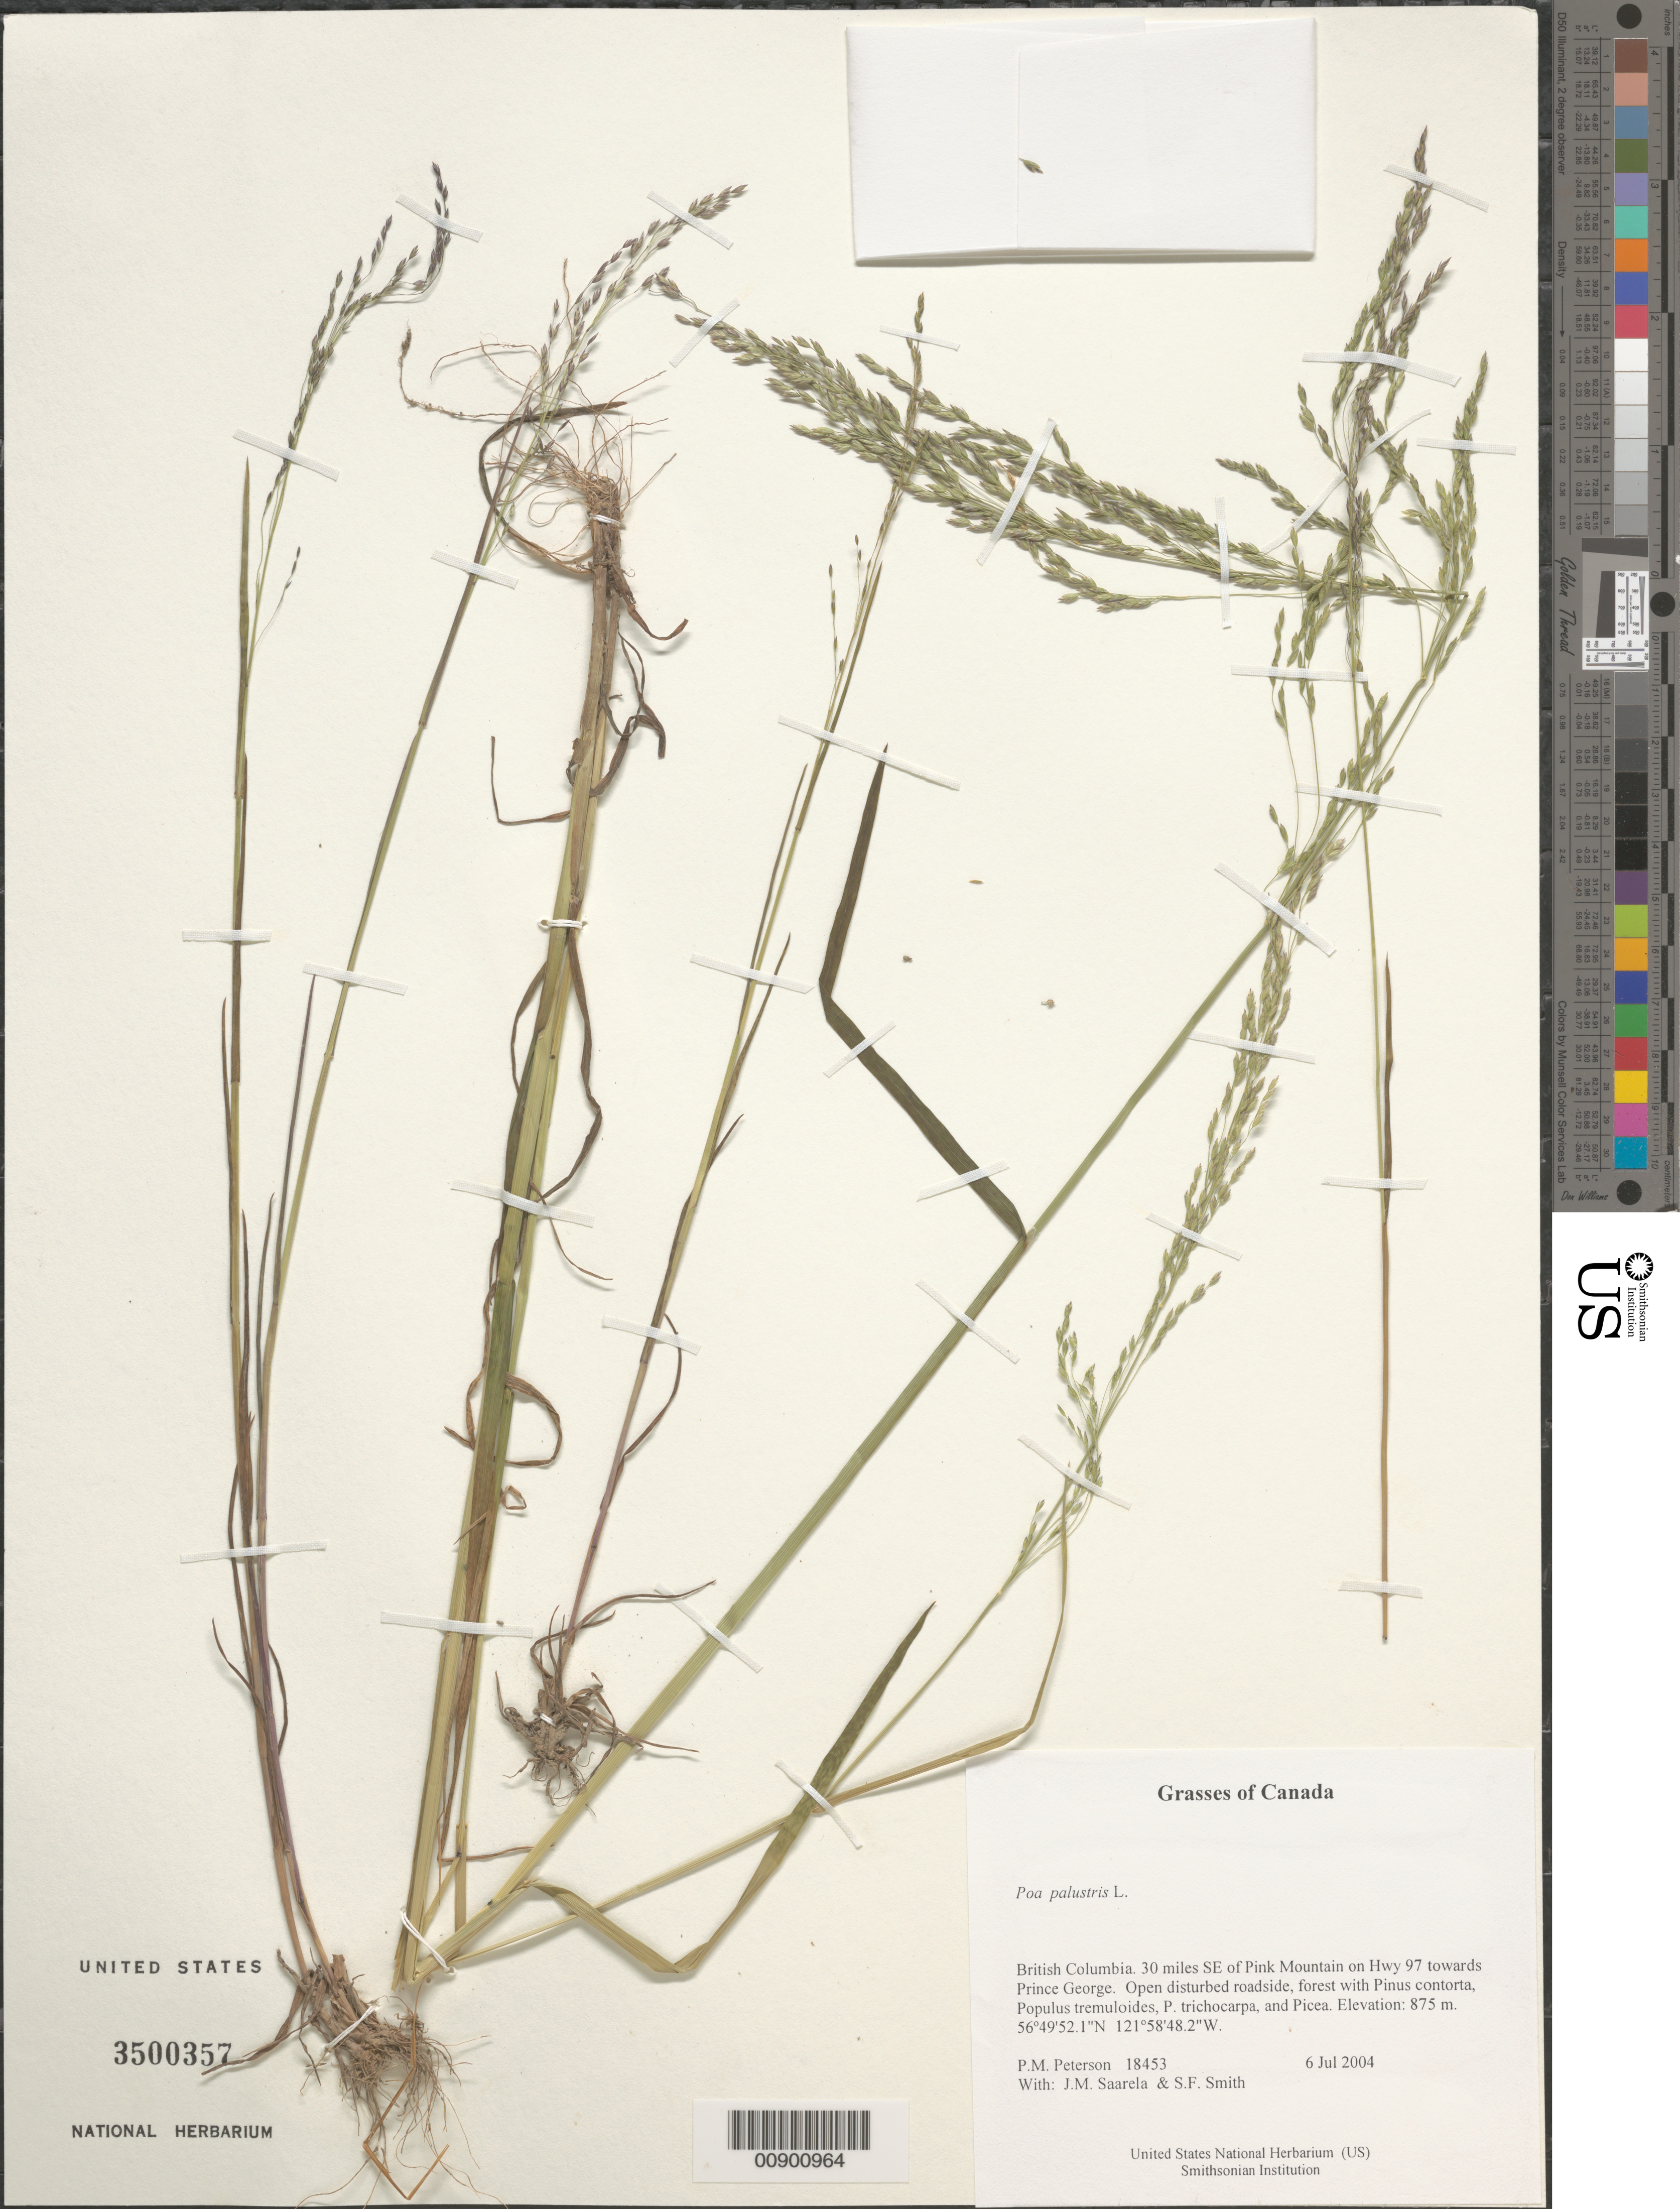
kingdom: Plantae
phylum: Tracheophyta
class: Liliopsida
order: Poales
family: Poaceae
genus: Poa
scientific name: Poa palustris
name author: L.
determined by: Soreng, Robert J., Research Associate (BOT), Smithsonian Institution - National Museum of Natural History (UNITED STATES)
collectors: P. M. Peterson, J. Saarela & S.F. Smith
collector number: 18453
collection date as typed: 06 Jul 2004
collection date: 2004-07-06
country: Canada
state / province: British Columbia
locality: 30 miles SE of Pink Mountain on Hwy 97 towards Prince George. Open disturbed roadside, forest with Pinus contorta, Populus tremuloides, P. trichocarpa, and Picea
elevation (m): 875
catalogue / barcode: US 3500357